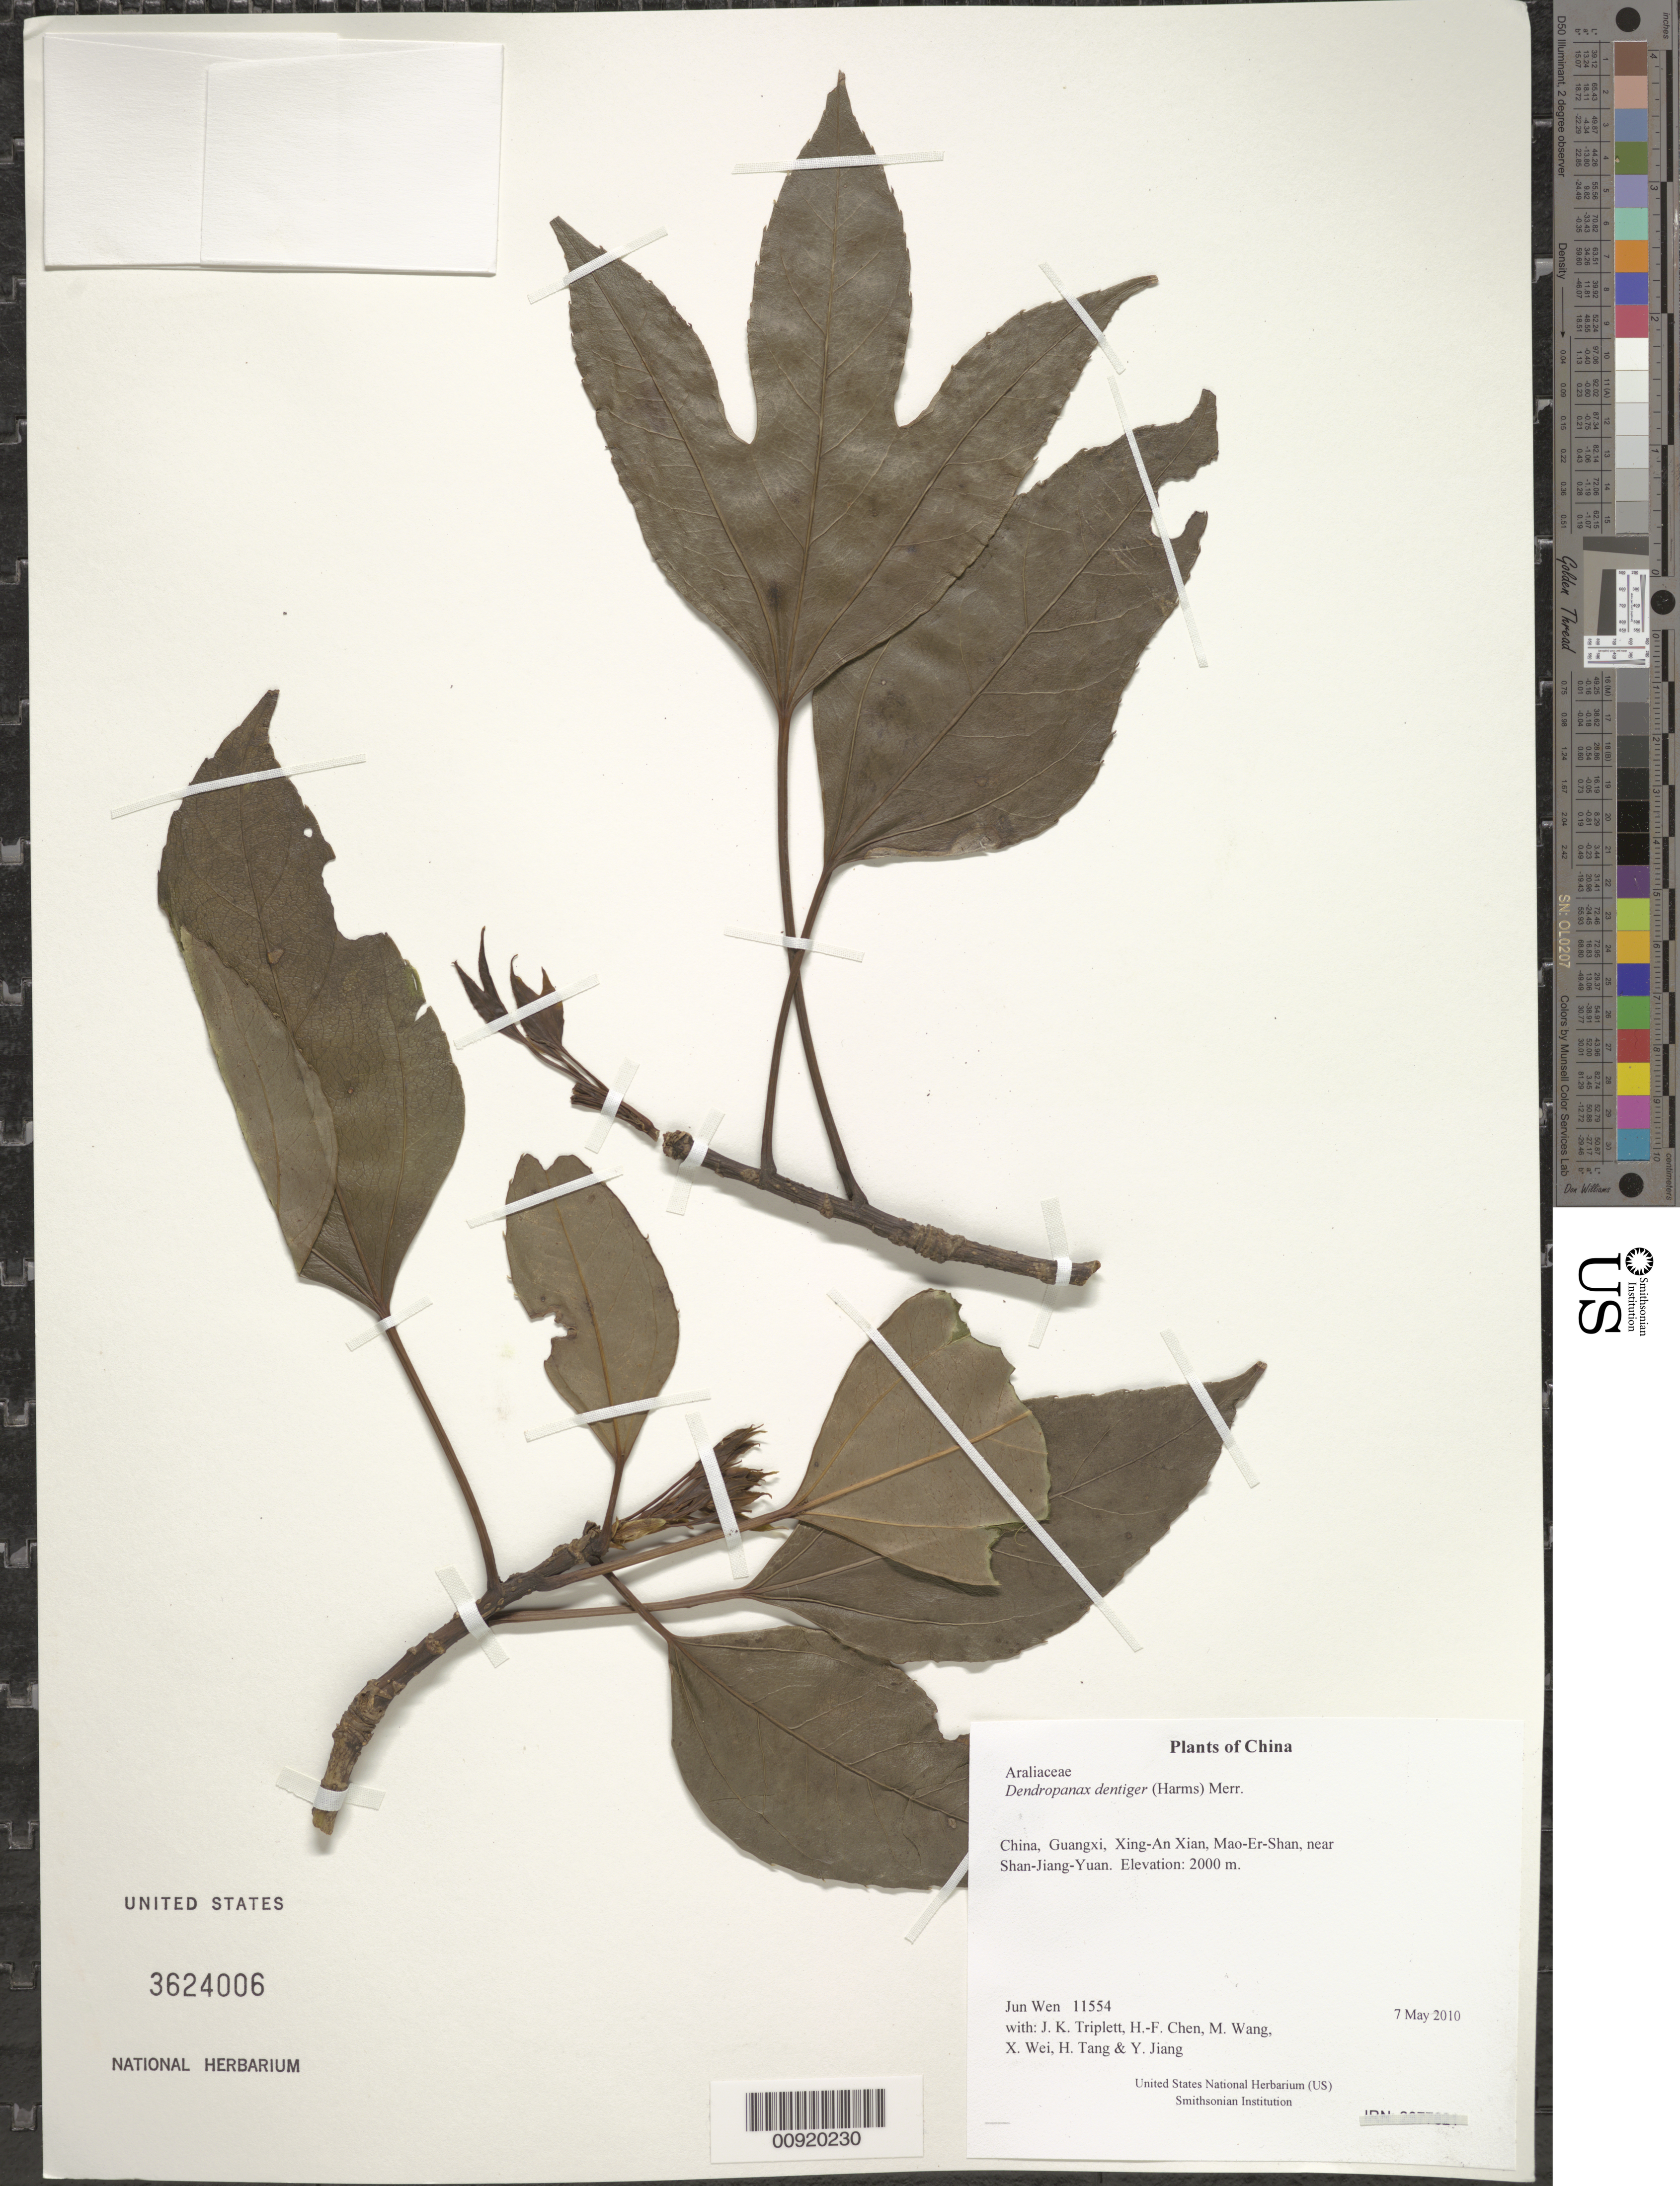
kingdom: Plantae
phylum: Tracheophyta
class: Magnoliopsida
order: Apiales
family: Araliaceae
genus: Dendropanax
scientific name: Dendropanax dentigerus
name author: (Harms) Merr.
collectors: J. Wen, J. K. Triplett, H.-F. Chen, M. Wang, X. Wei, H. Tang & Y. Jiang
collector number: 11554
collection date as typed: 7 May 2010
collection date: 2010-05-07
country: China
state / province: Guangxi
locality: Xing-An Xian, Mao-Er-Shan, near Shan-Jiang-Yuan.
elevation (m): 2000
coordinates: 25 53.798 N, 110 25.988 E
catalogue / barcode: US 3624006